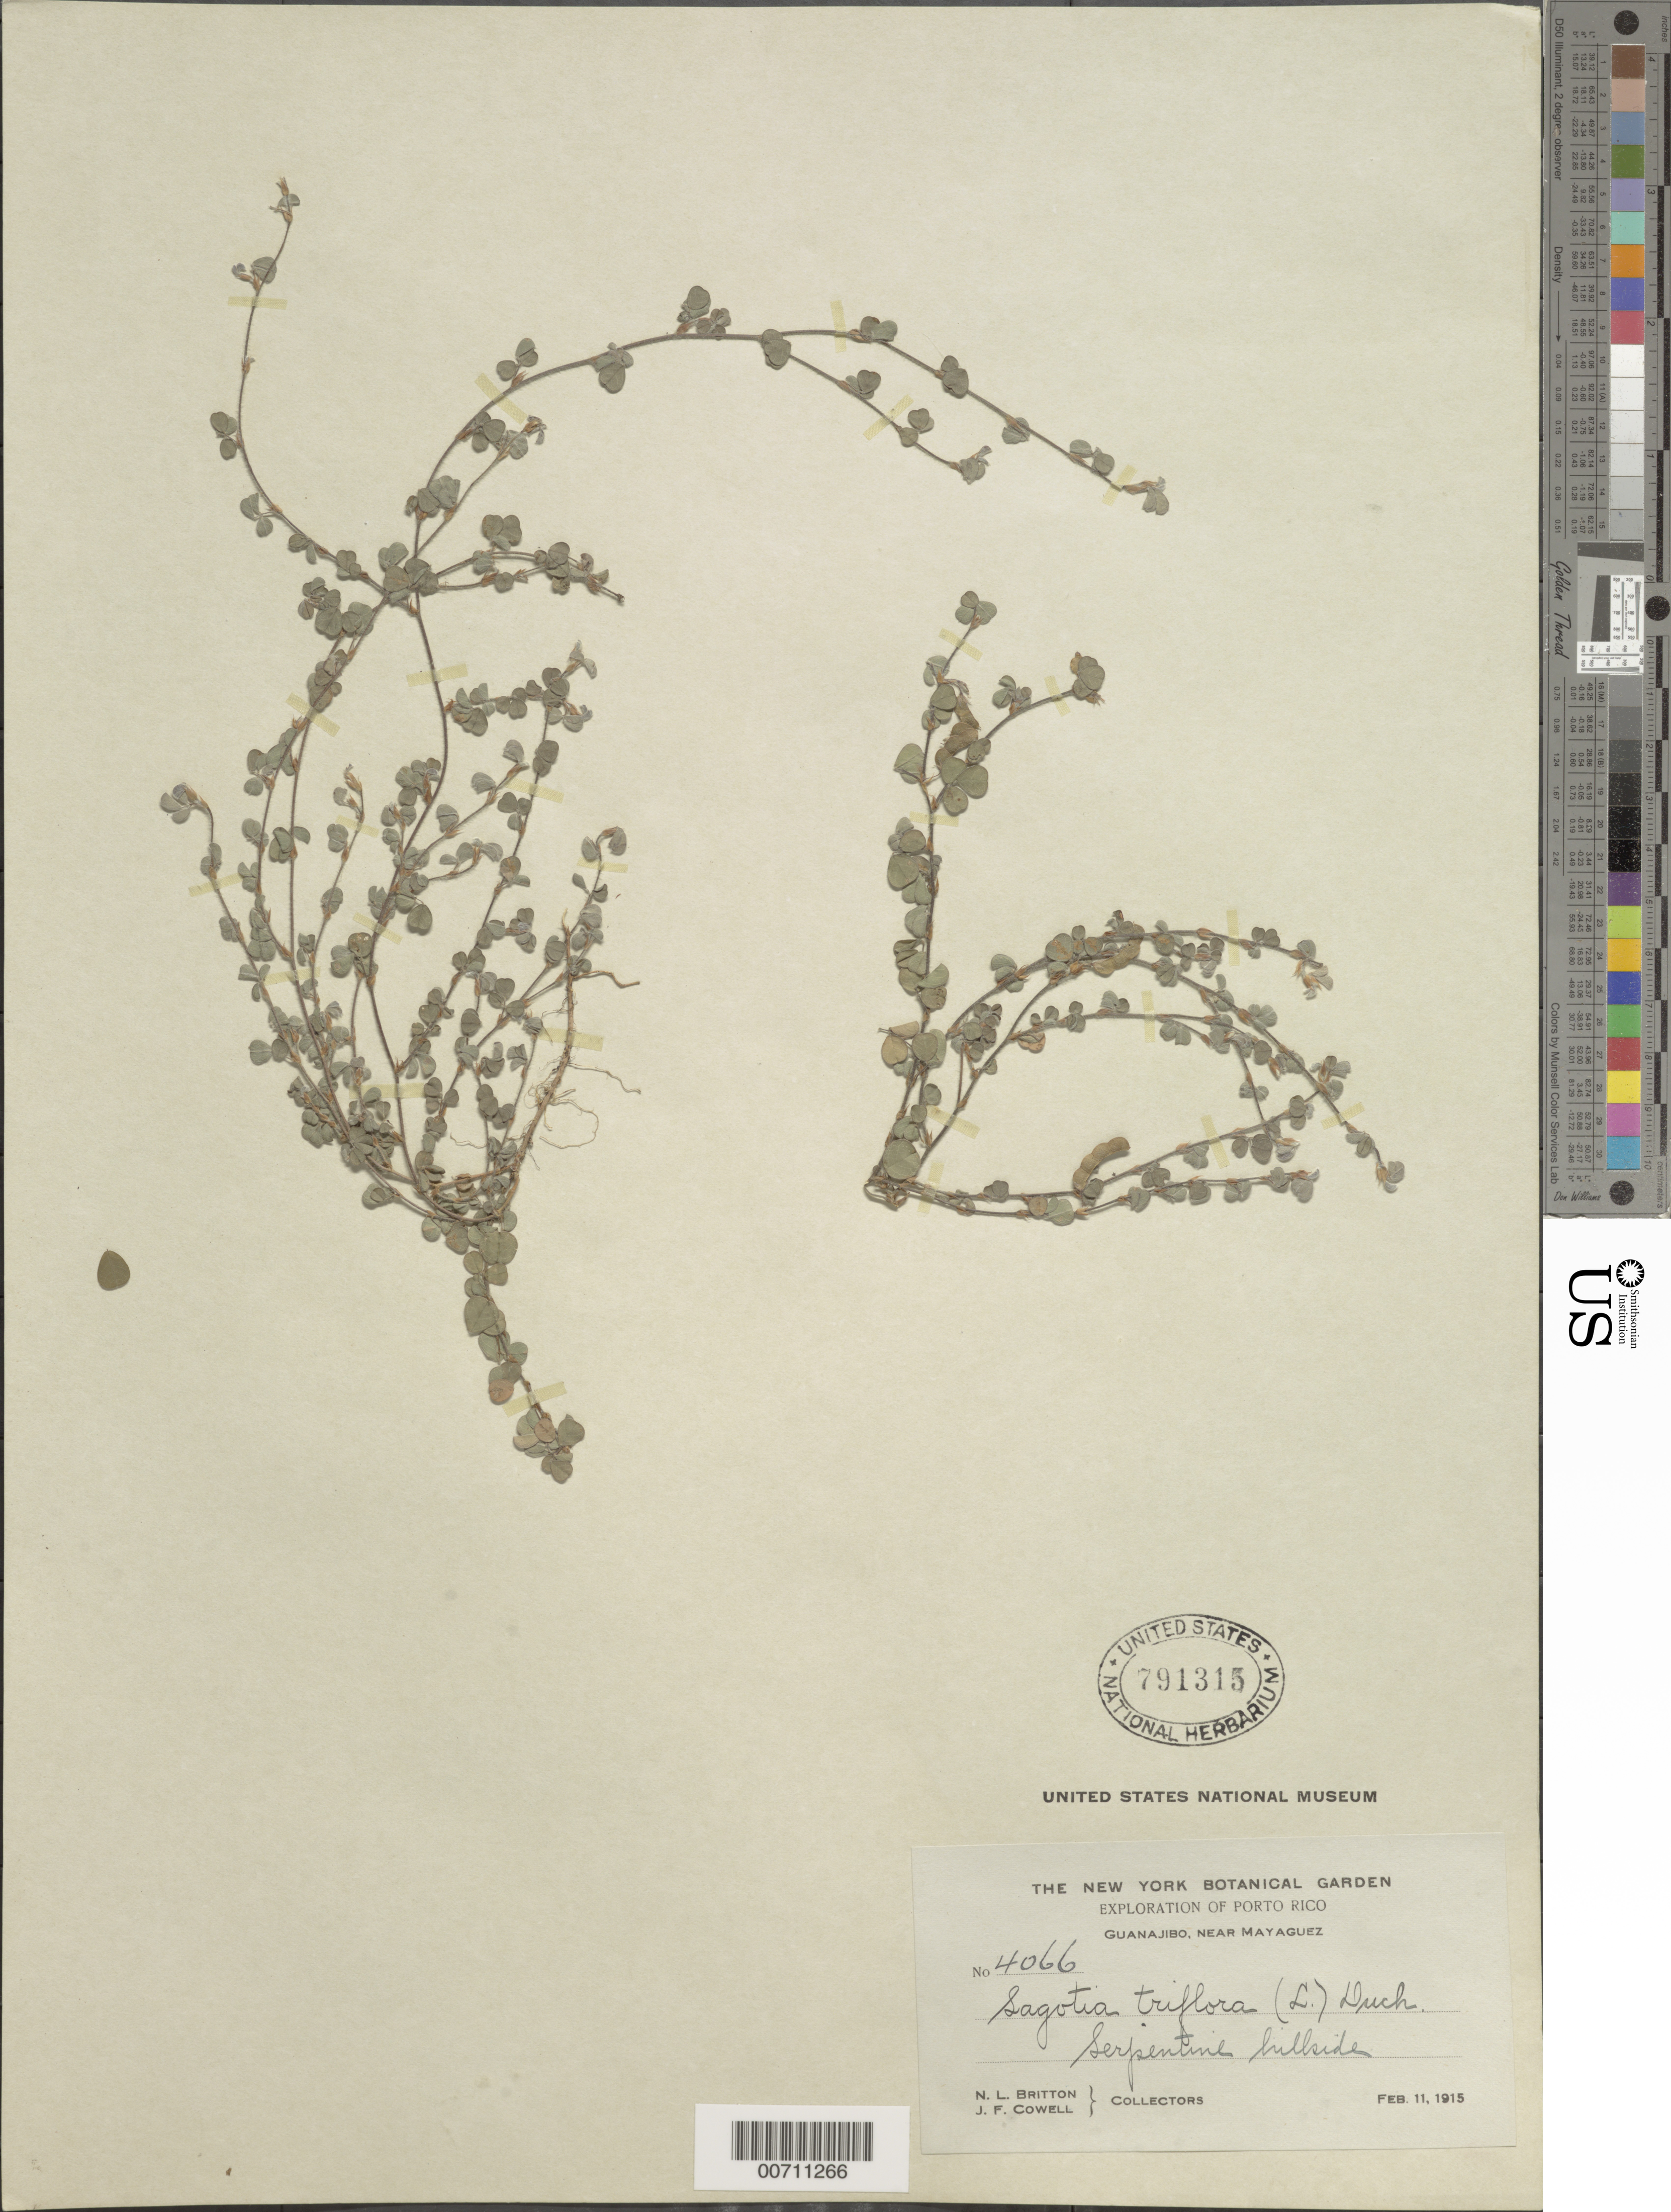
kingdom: Plantae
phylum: Tracheophyta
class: Magnoliopsida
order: Fabales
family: Fabaceae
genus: Grona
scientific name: Grona triflora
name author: (L.) H. Ohashi & K. Ohashi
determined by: Strong, Mark T., (BOT), Smithsonian Institution - National Museum of Natural History (UNITED STATES)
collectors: N. Britton & J. F. Cowell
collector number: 4066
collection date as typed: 11 Feb 1915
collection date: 1915-02-11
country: Puerto Rico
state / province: Mayaguez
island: Greater Antilles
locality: Guanajibo, near Mayaguez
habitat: Serpentine hillside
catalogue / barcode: US 791315